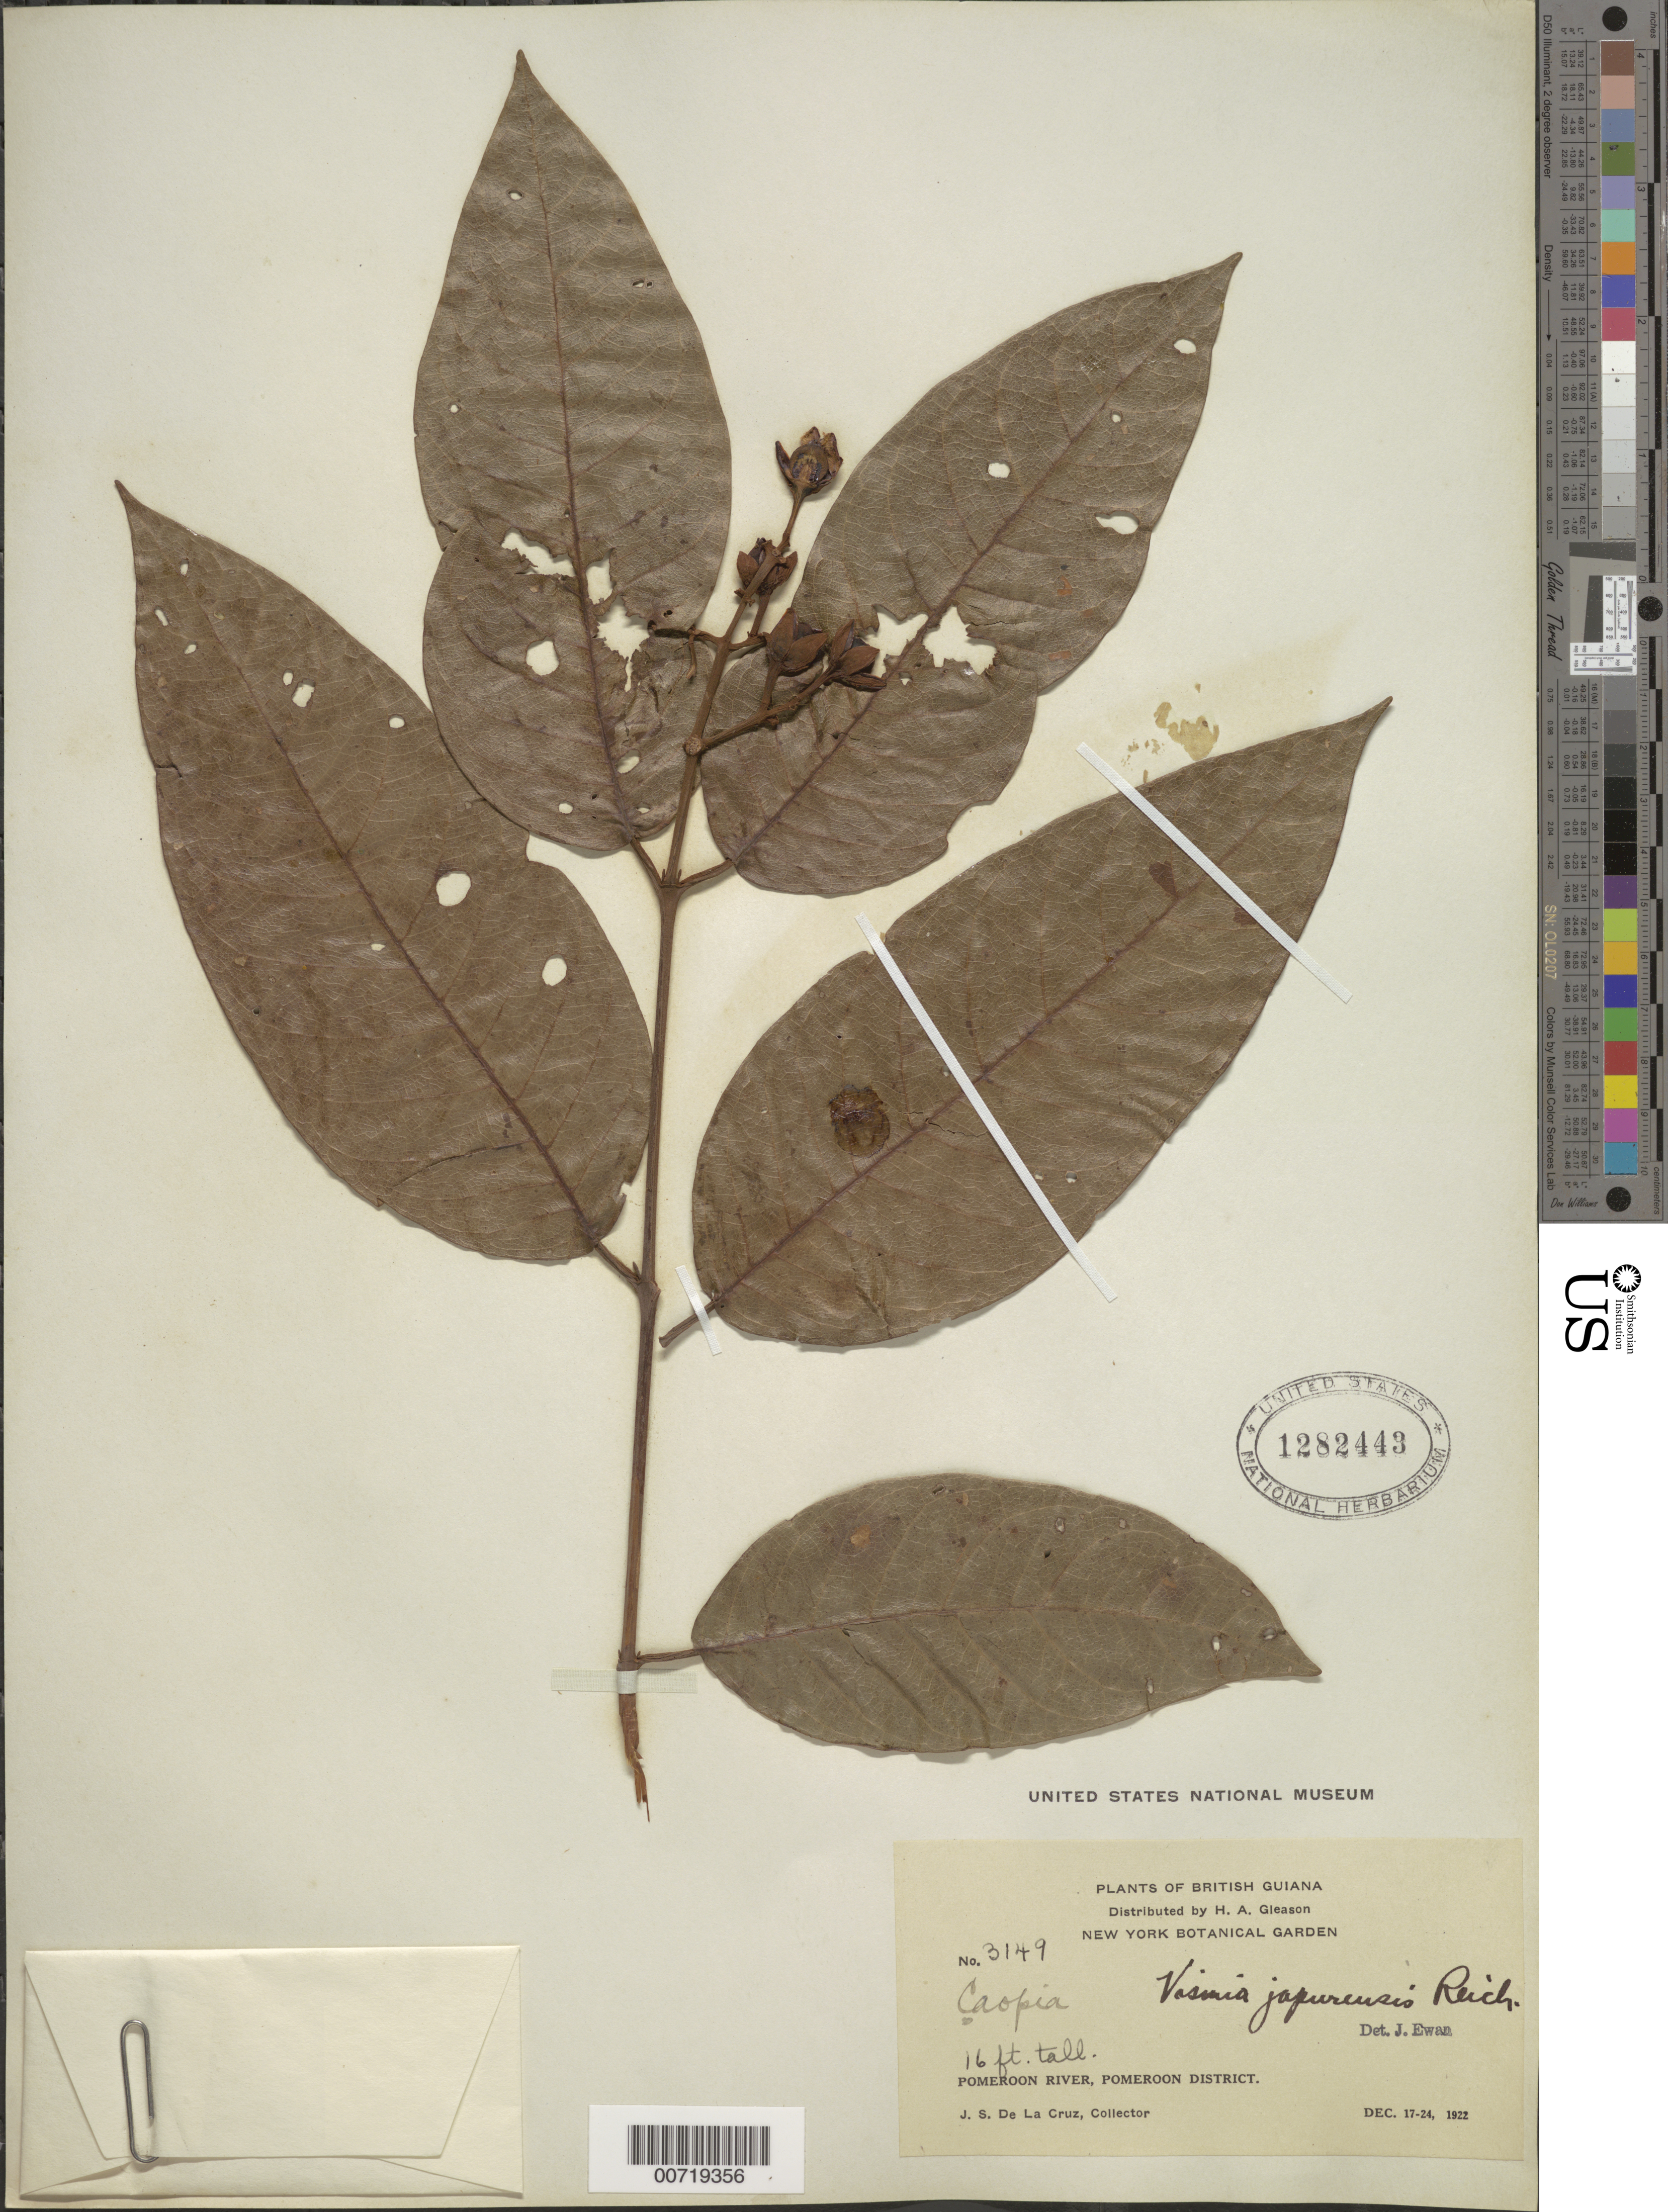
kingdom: Plantae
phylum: Tracheophyta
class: Magnoliopsida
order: Malpighiales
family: Hypericaceae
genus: Vismia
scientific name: Vismia japurensis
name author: Reichardt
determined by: Ewan, J. A.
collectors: J. S. de la Cruz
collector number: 3149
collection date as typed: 17-Dec-22 to 24-Dec-22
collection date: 1922-12-17/1922-12-24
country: Guyana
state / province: Pomeroon-Supenaam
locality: Pomeroon R.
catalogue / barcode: US 1282443